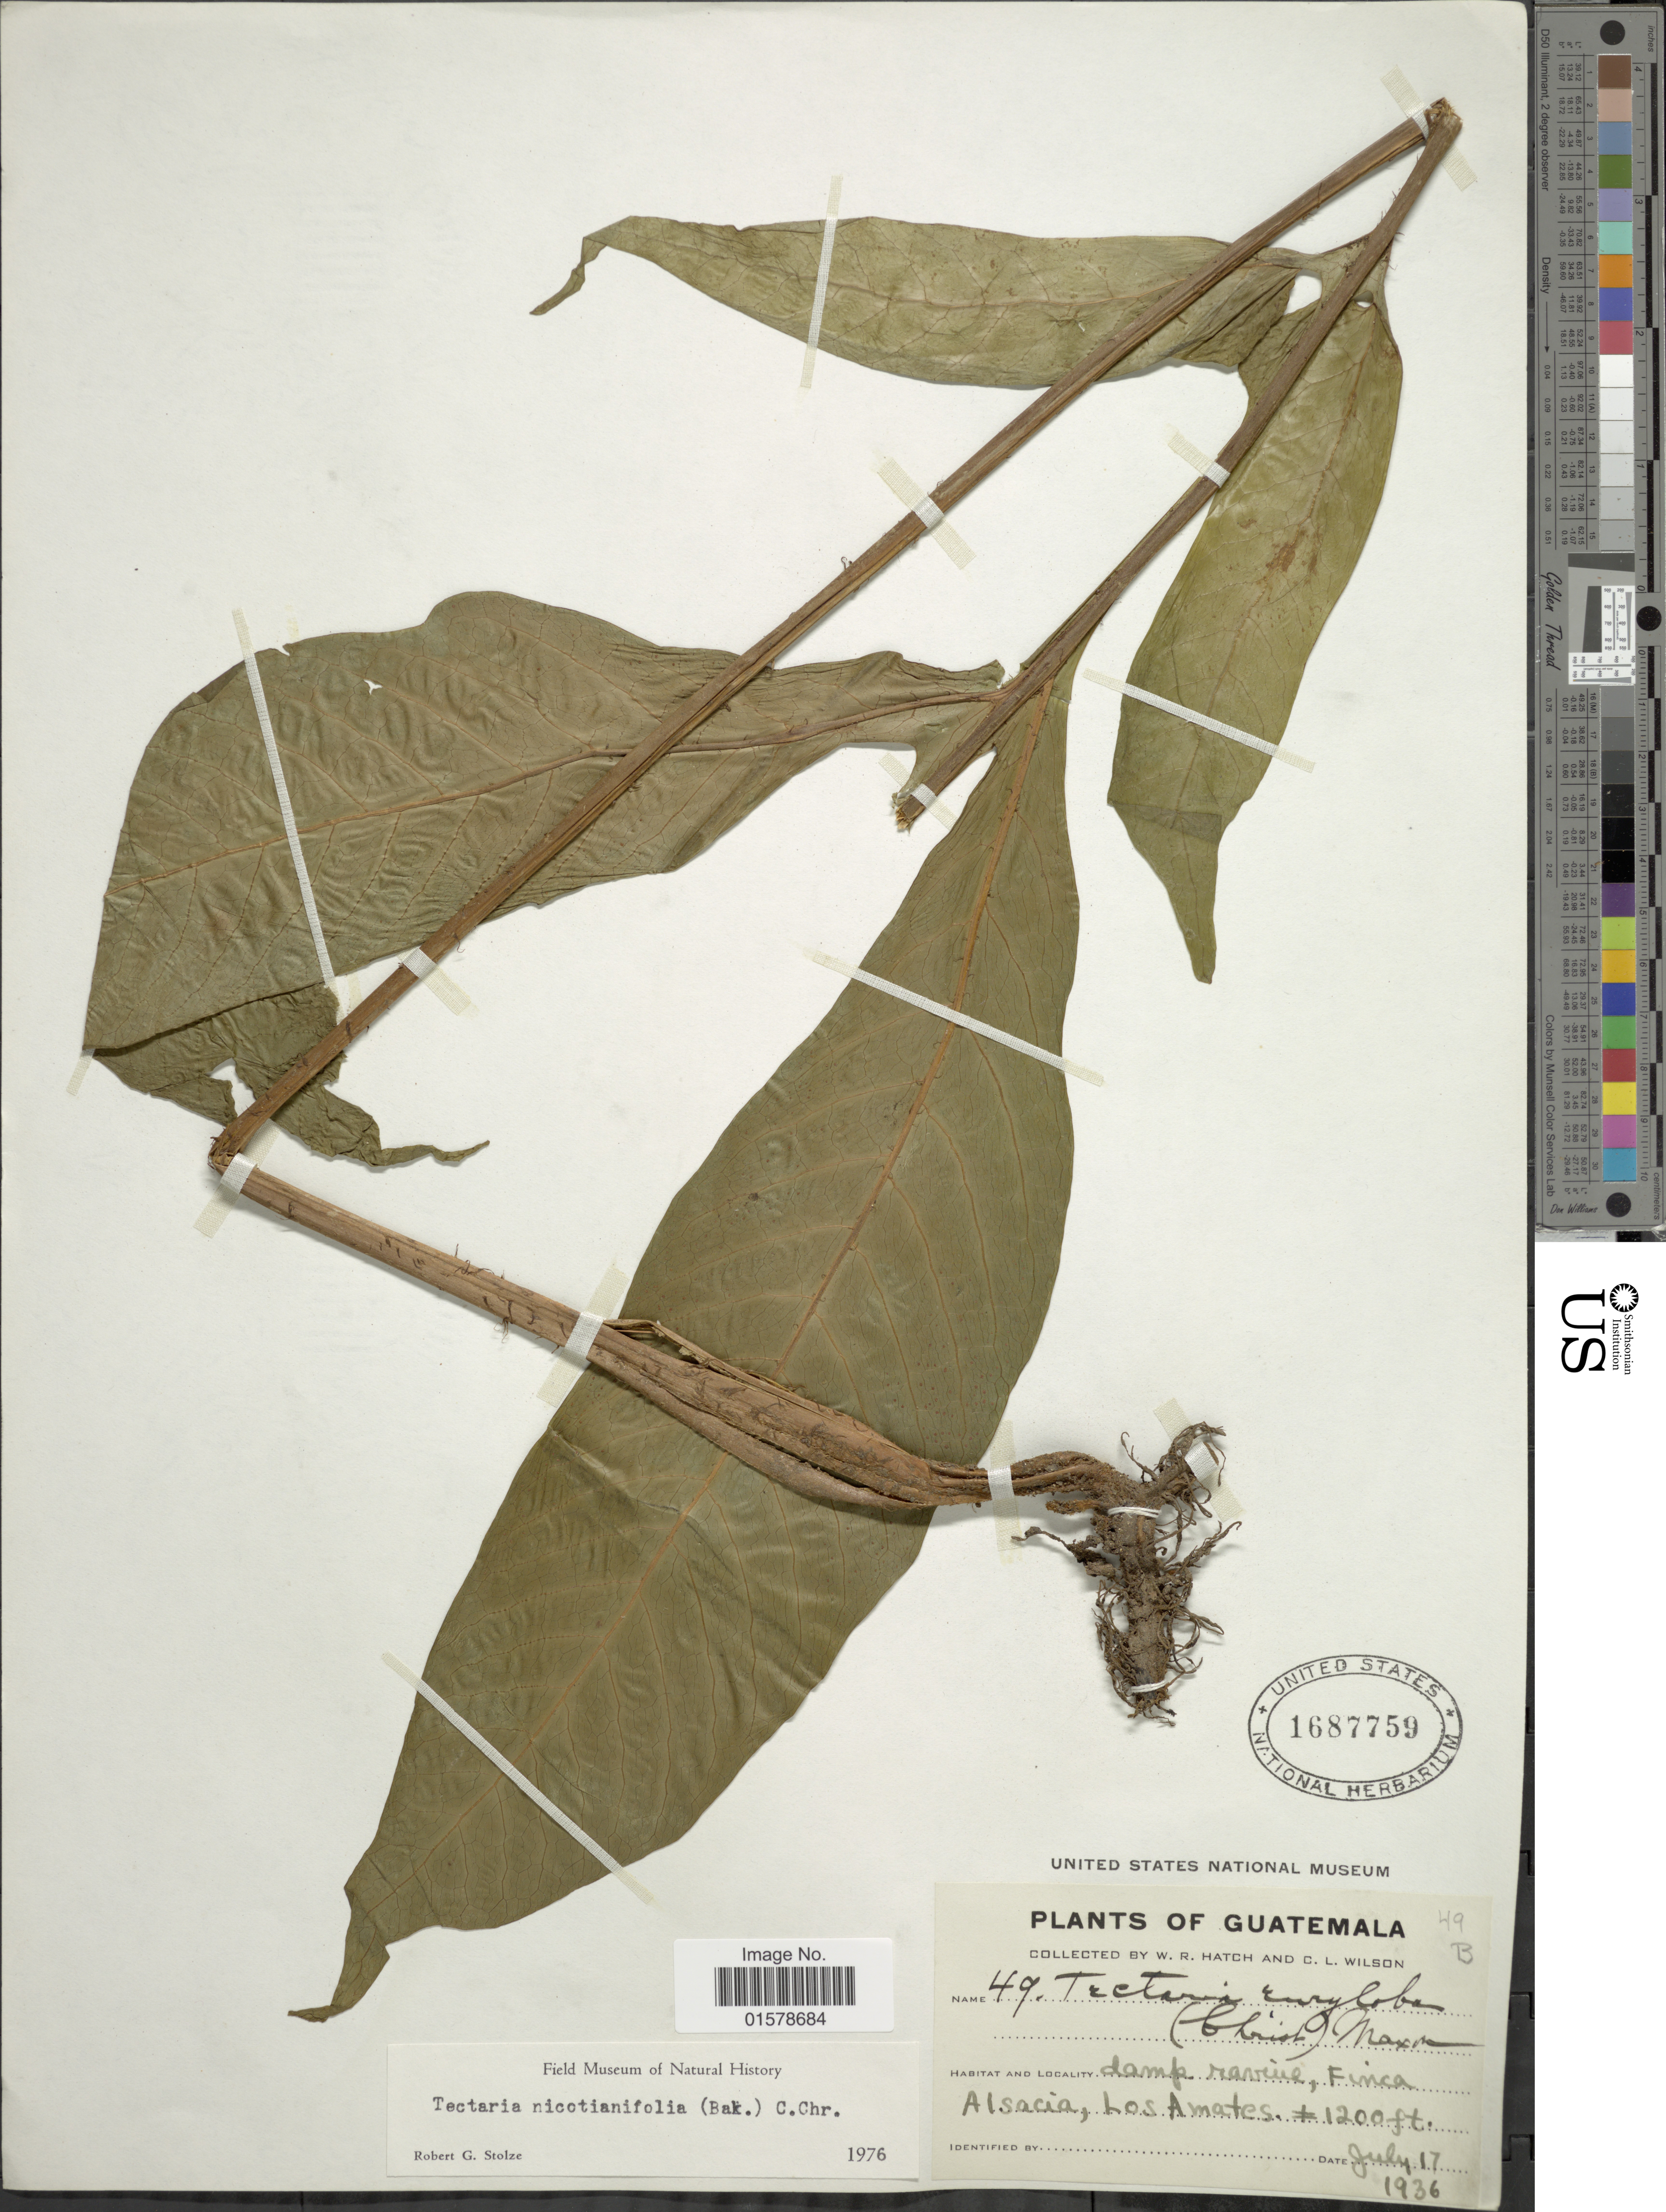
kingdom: Plantae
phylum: Tracheophyta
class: Polypodiopsida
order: Polypodiales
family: Tectariaceae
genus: Tectaria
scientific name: Tectaria nicotianifolia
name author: (Baker) C. Chr.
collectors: W. Hatch & C. L. Wilson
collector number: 49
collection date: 1936-08-17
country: Guatemala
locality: Damp ravine, Finca Alsacia, Los Amates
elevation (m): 366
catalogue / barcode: US 1687759